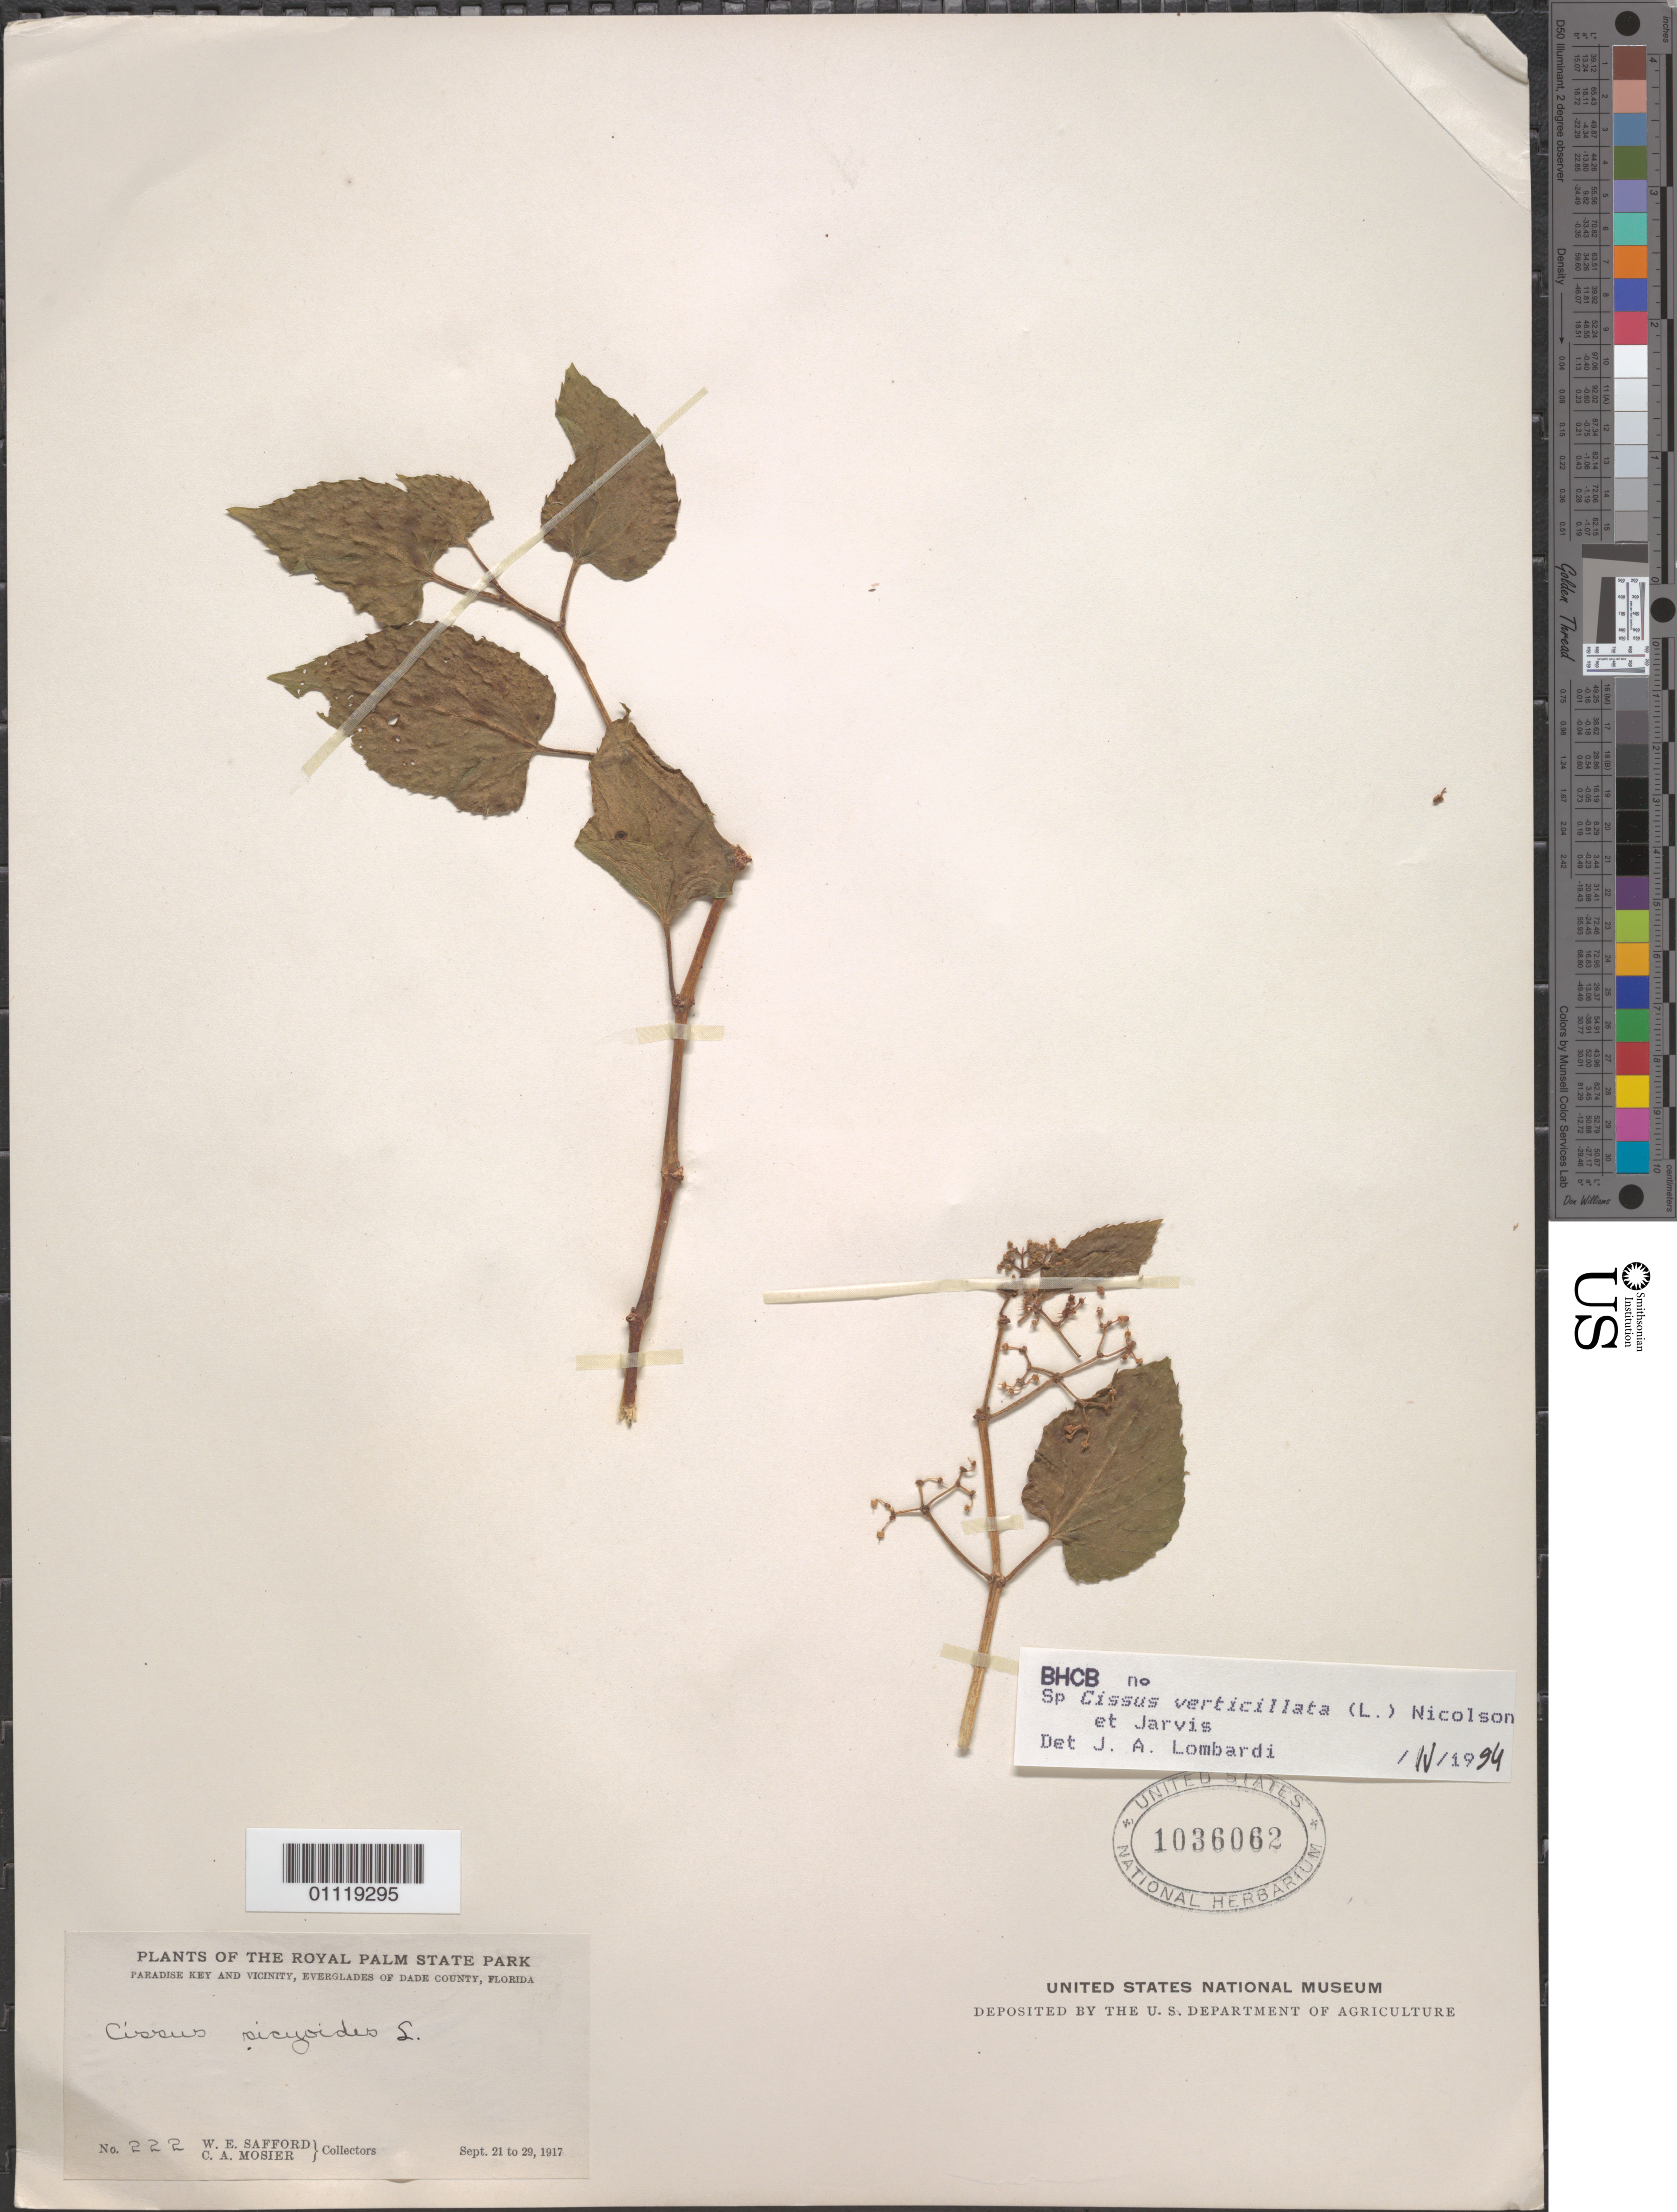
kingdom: Plantae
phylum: Tracheophyta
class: Magnoliopsida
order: Vitales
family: Vitaceae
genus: Cissus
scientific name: Cissus verticillata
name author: (L.) Nicolson & C.E. Jarvis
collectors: W. E. Safford & C. A. Mosier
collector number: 222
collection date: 1917-09-21/1917-09-29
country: United States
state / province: Florida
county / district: Dade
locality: Palm State Park, Paradise Key and vicinity of Dade Co.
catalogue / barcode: US 1036062